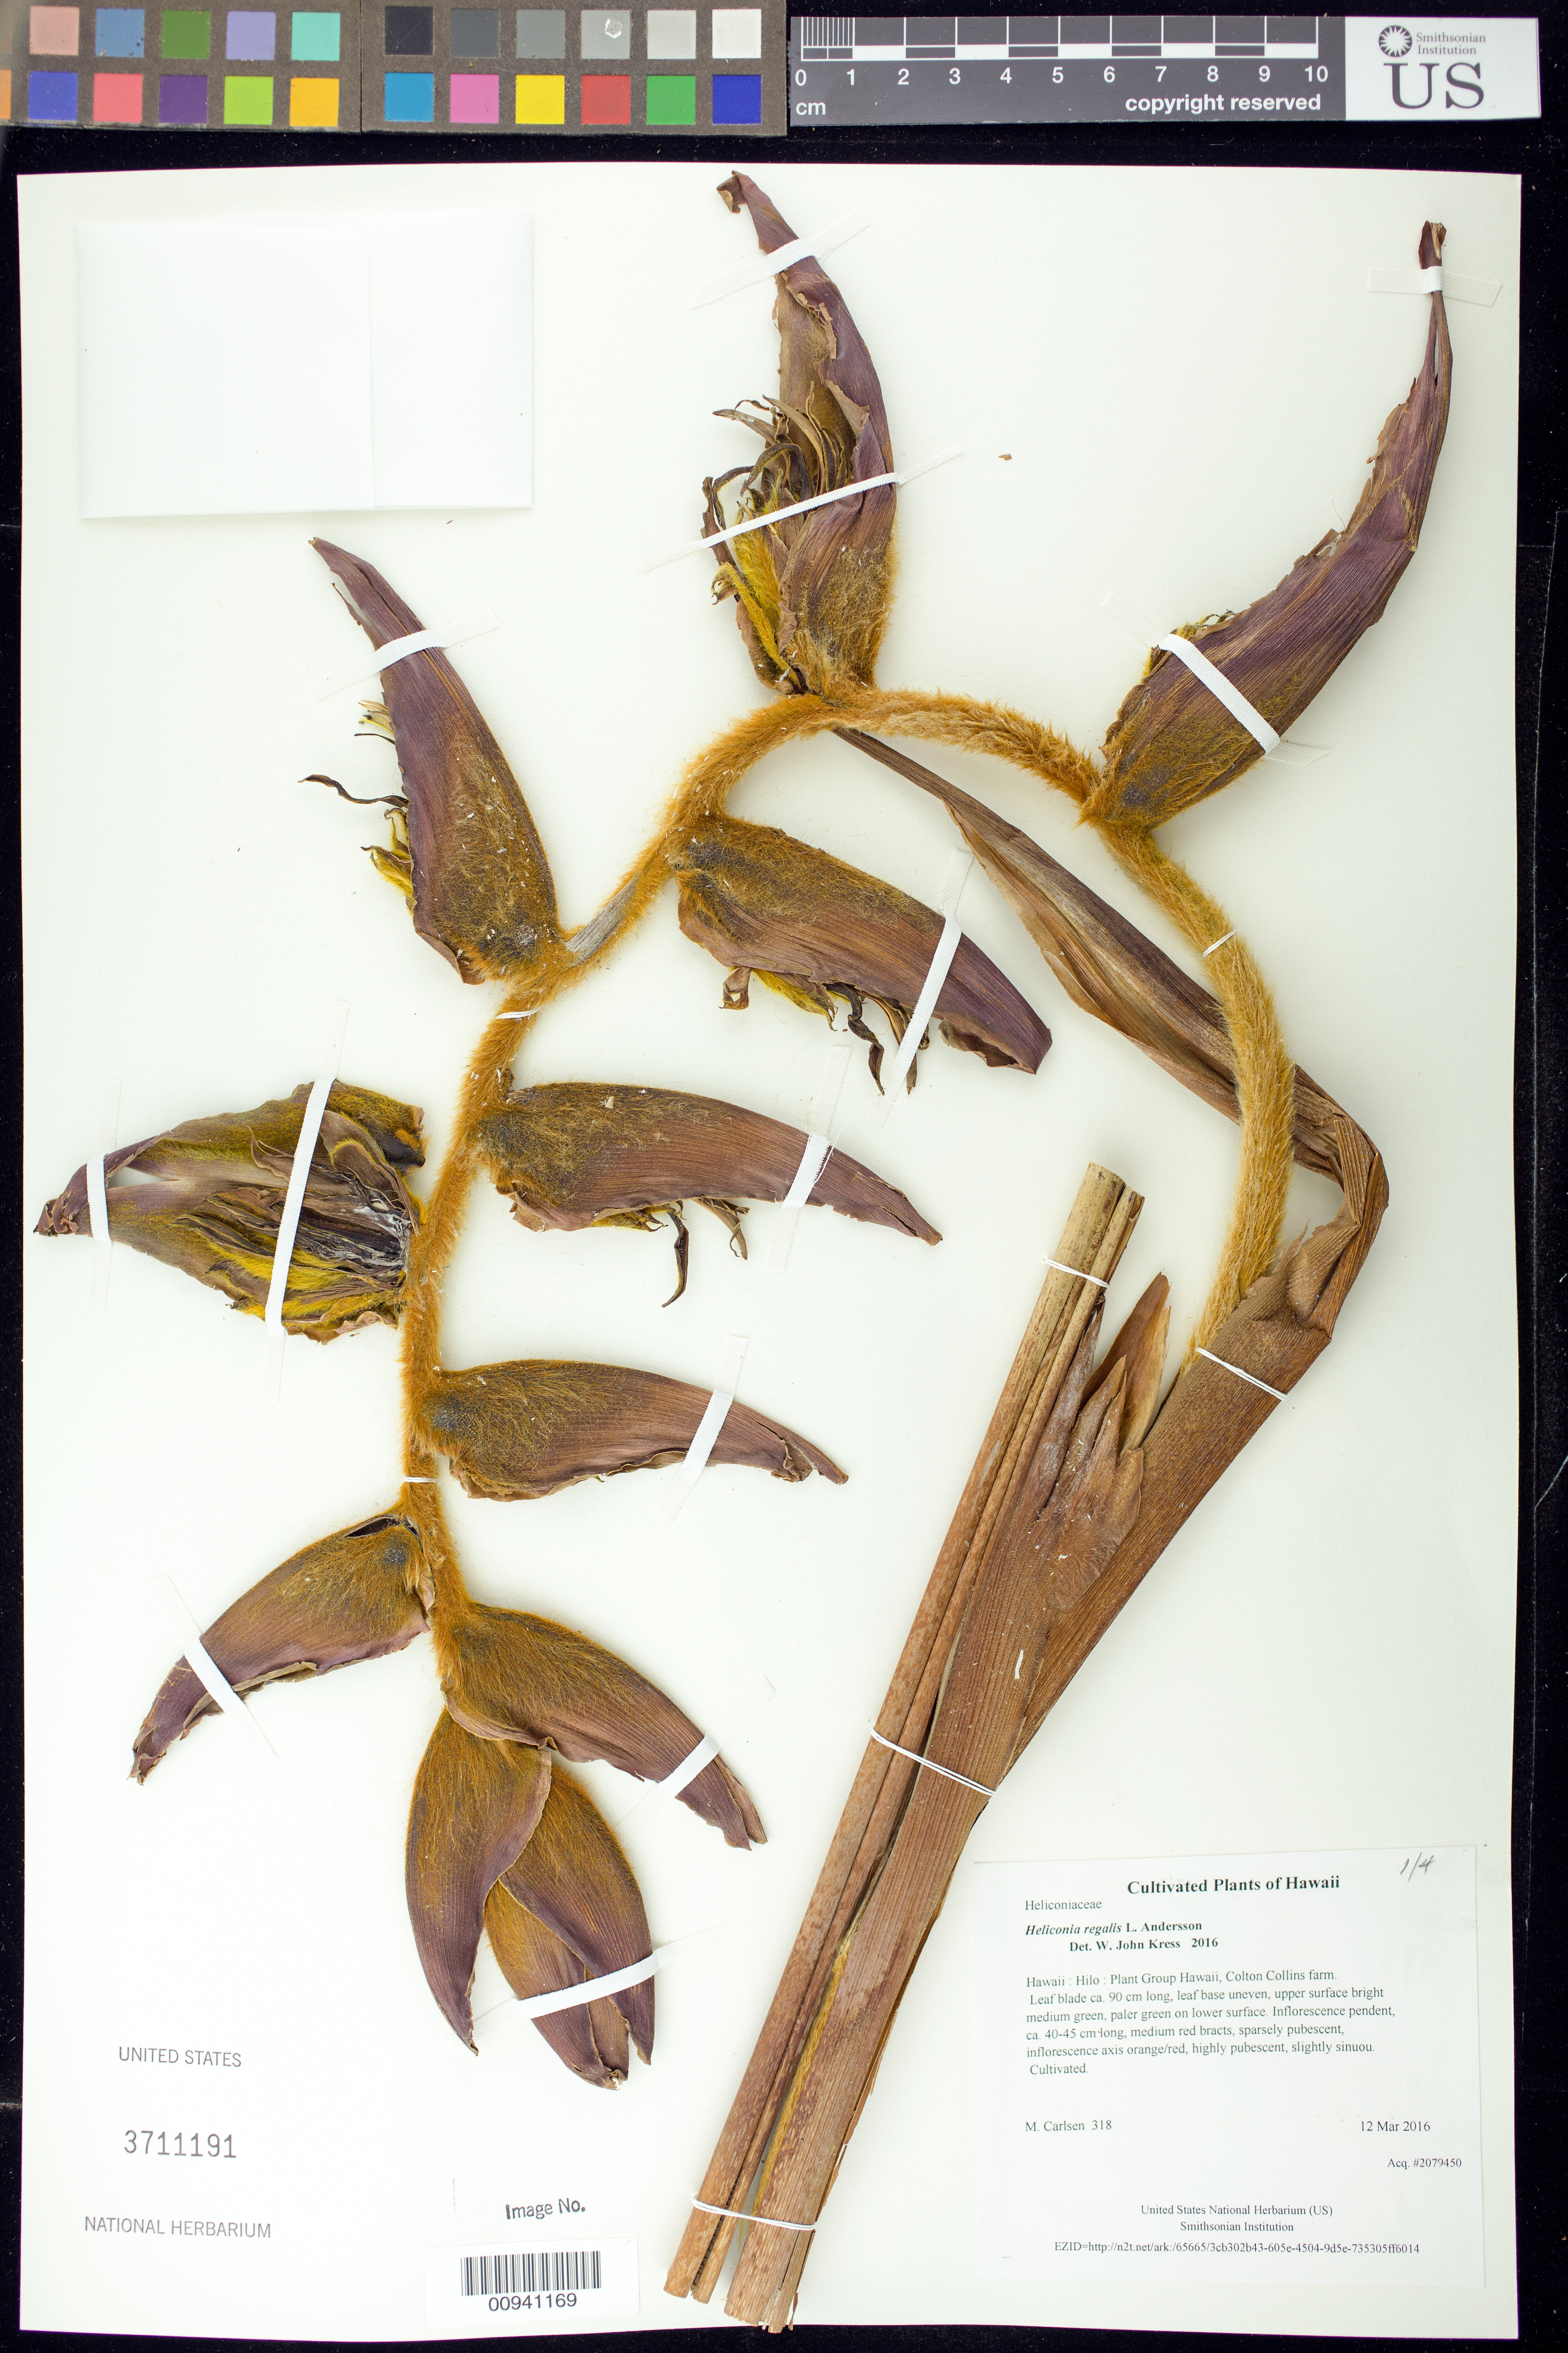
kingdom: Plantae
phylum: Tracheophyta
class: Liliopsida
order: Zingiberales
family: Heliconiaceae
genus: Heliconia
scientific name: Heliconia regalis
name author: L. Andersson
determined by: Kress, W. J., (US), Smithsonian Institution - National Museum of Natural History (UNITED STATES)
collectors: M. M. Carlsen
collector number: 318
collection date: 2016-03-12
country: United States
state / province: Hawaii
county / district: Hawaii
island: Hawaii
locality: Plant Group Hawaii, Colton Collins farm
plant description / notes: Dried tissue stored in Biorepository at AG5NO54.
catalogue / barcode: US 3711191